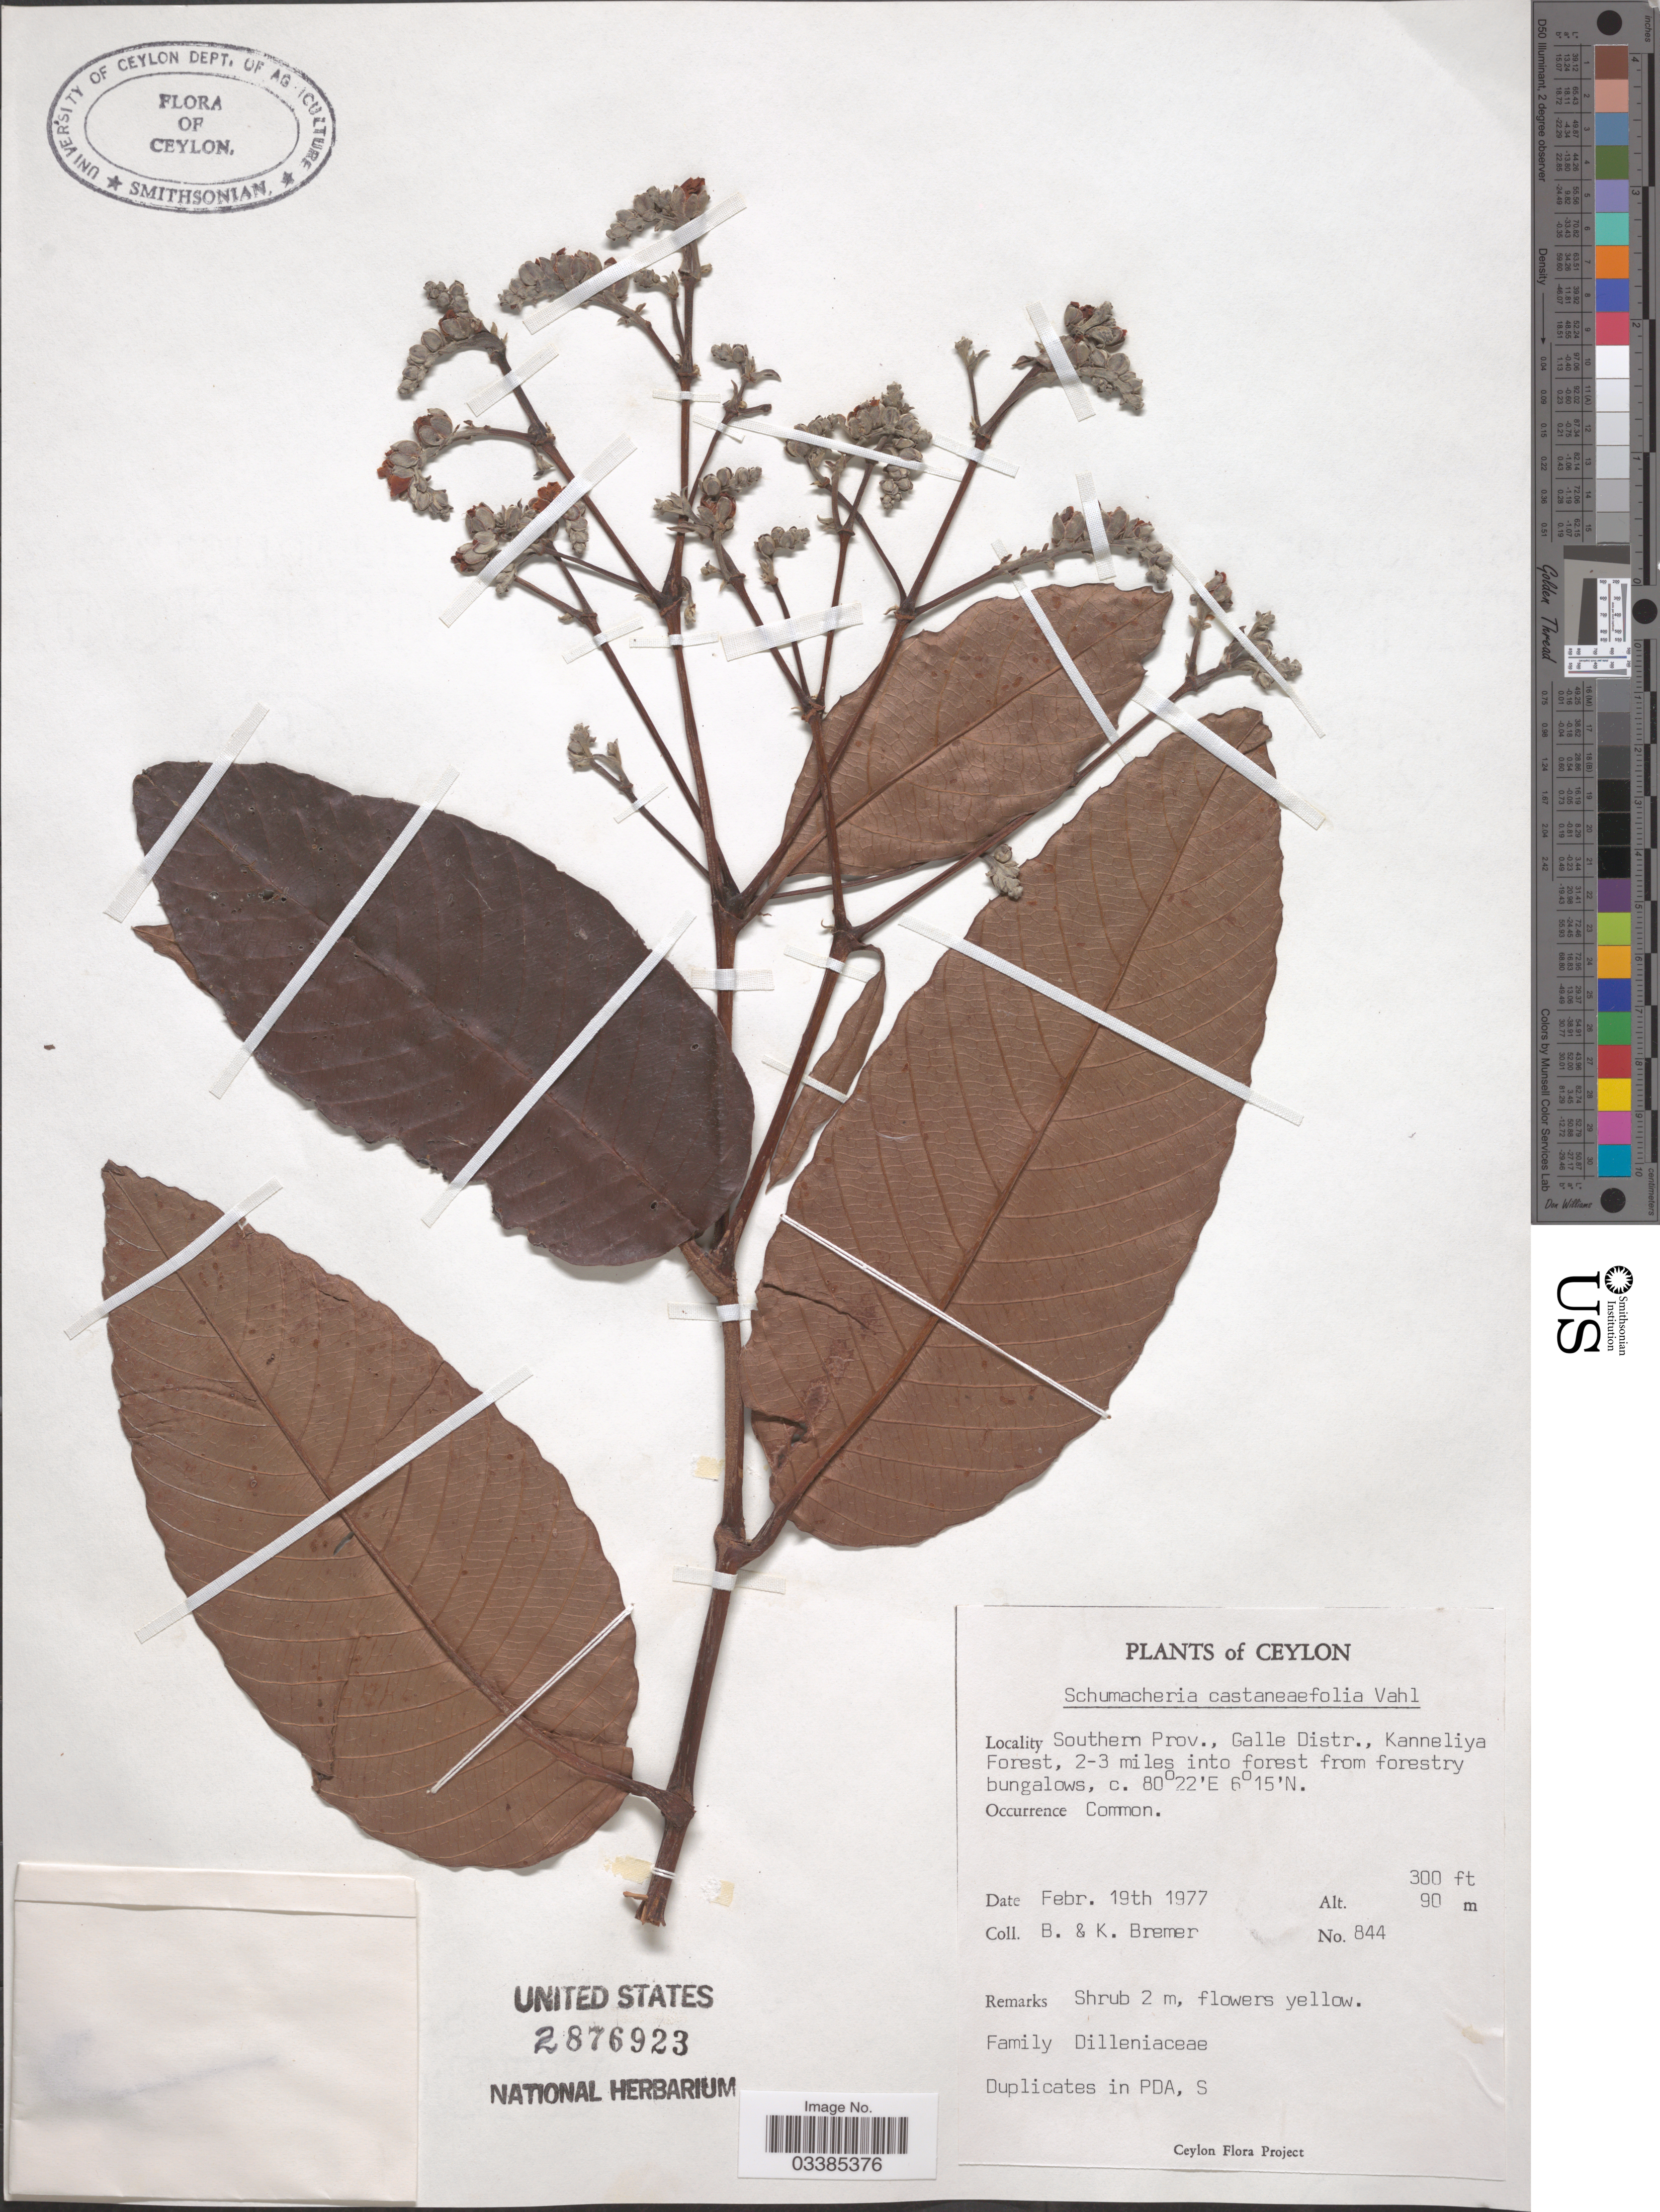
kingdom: Plantae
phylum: Tracheophyta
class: Magnoliopsida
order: Dilleniales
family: Dilleniaceae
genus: Schumacheria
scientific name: Schumacheria castaneifolia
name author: Vahl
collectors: B. Bremer & K. Bremer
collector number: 844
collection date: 1977-02-19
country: Sri Lanka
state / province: Southern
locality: Ceylon. Galle Distr., Kanneliya Forest, 2-3 miles into forest from forestry bungalows.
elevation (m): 91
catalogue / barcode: US 2876923